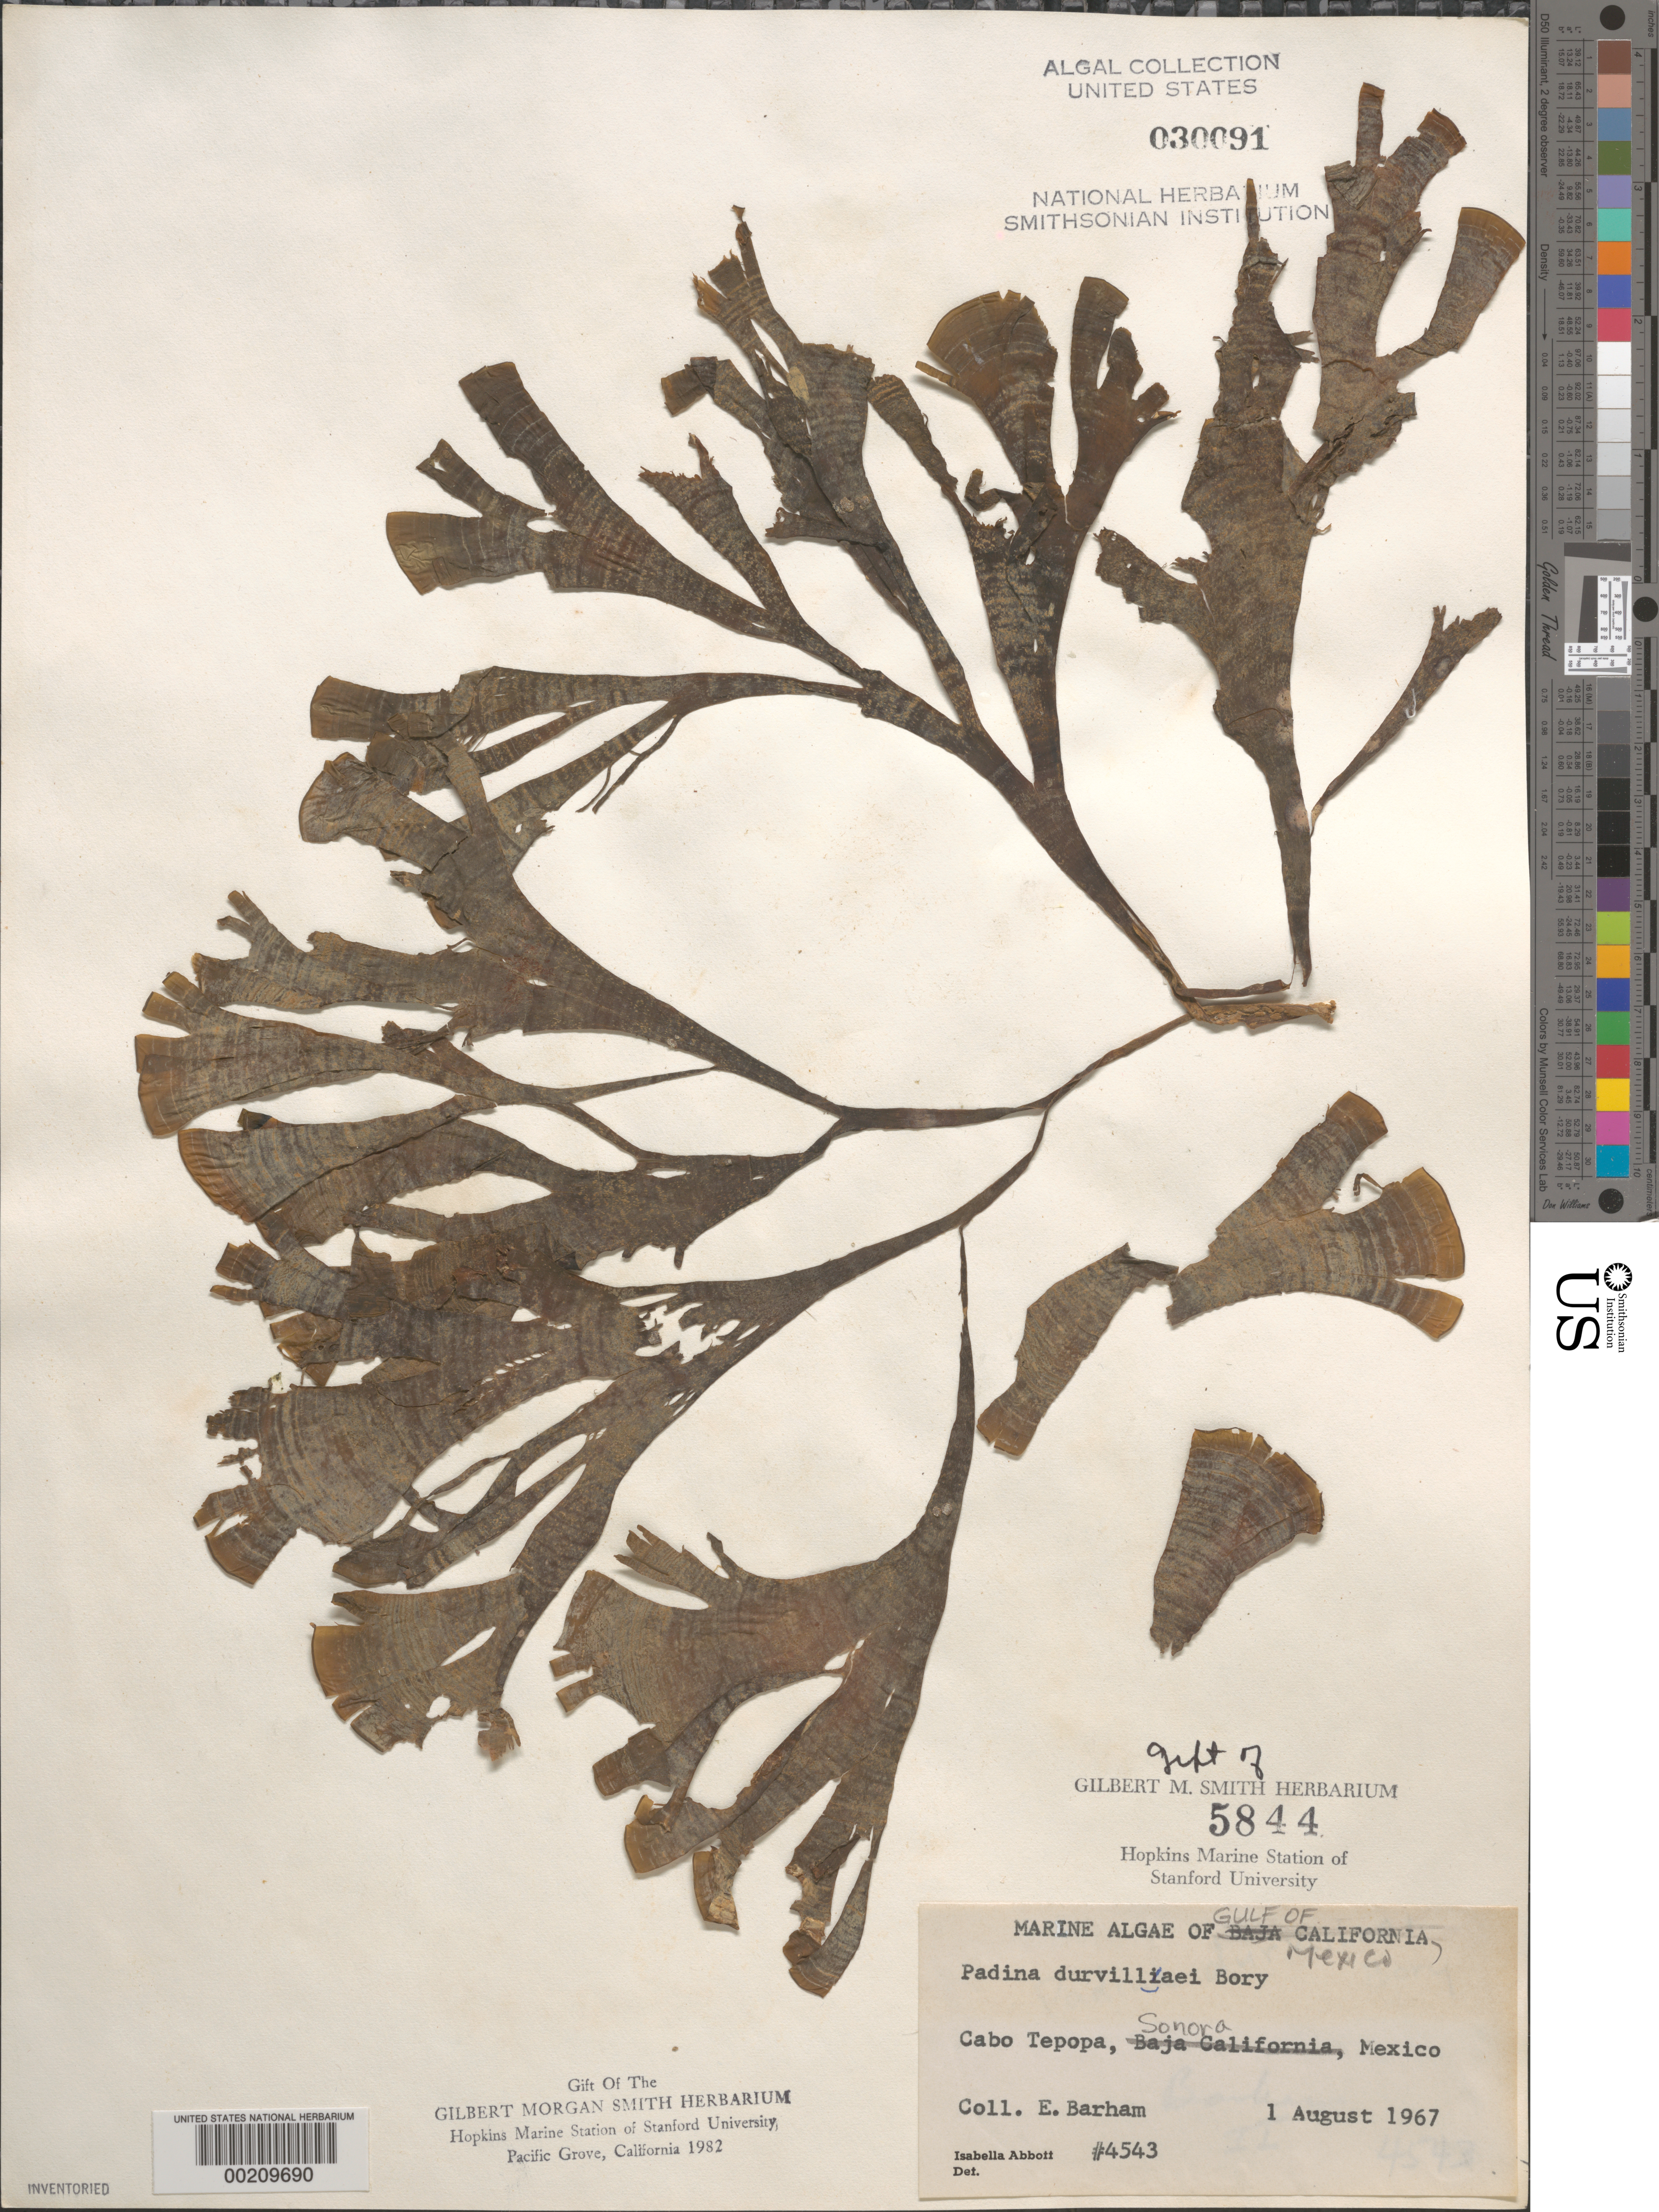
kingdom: Chromista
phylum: Ochrophyta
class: Phaeophyceae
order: Dictyotales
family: Dictyotaceae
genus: Padina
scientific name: Padina durvillaei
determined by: Abbott, Isabella A.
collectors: E. Barham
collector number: IAA 4543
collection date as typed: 01 Aug 1967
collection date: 1967-08-01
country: Mexico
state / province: Sonora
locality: Cabo Tepopa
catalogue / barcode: US 30091